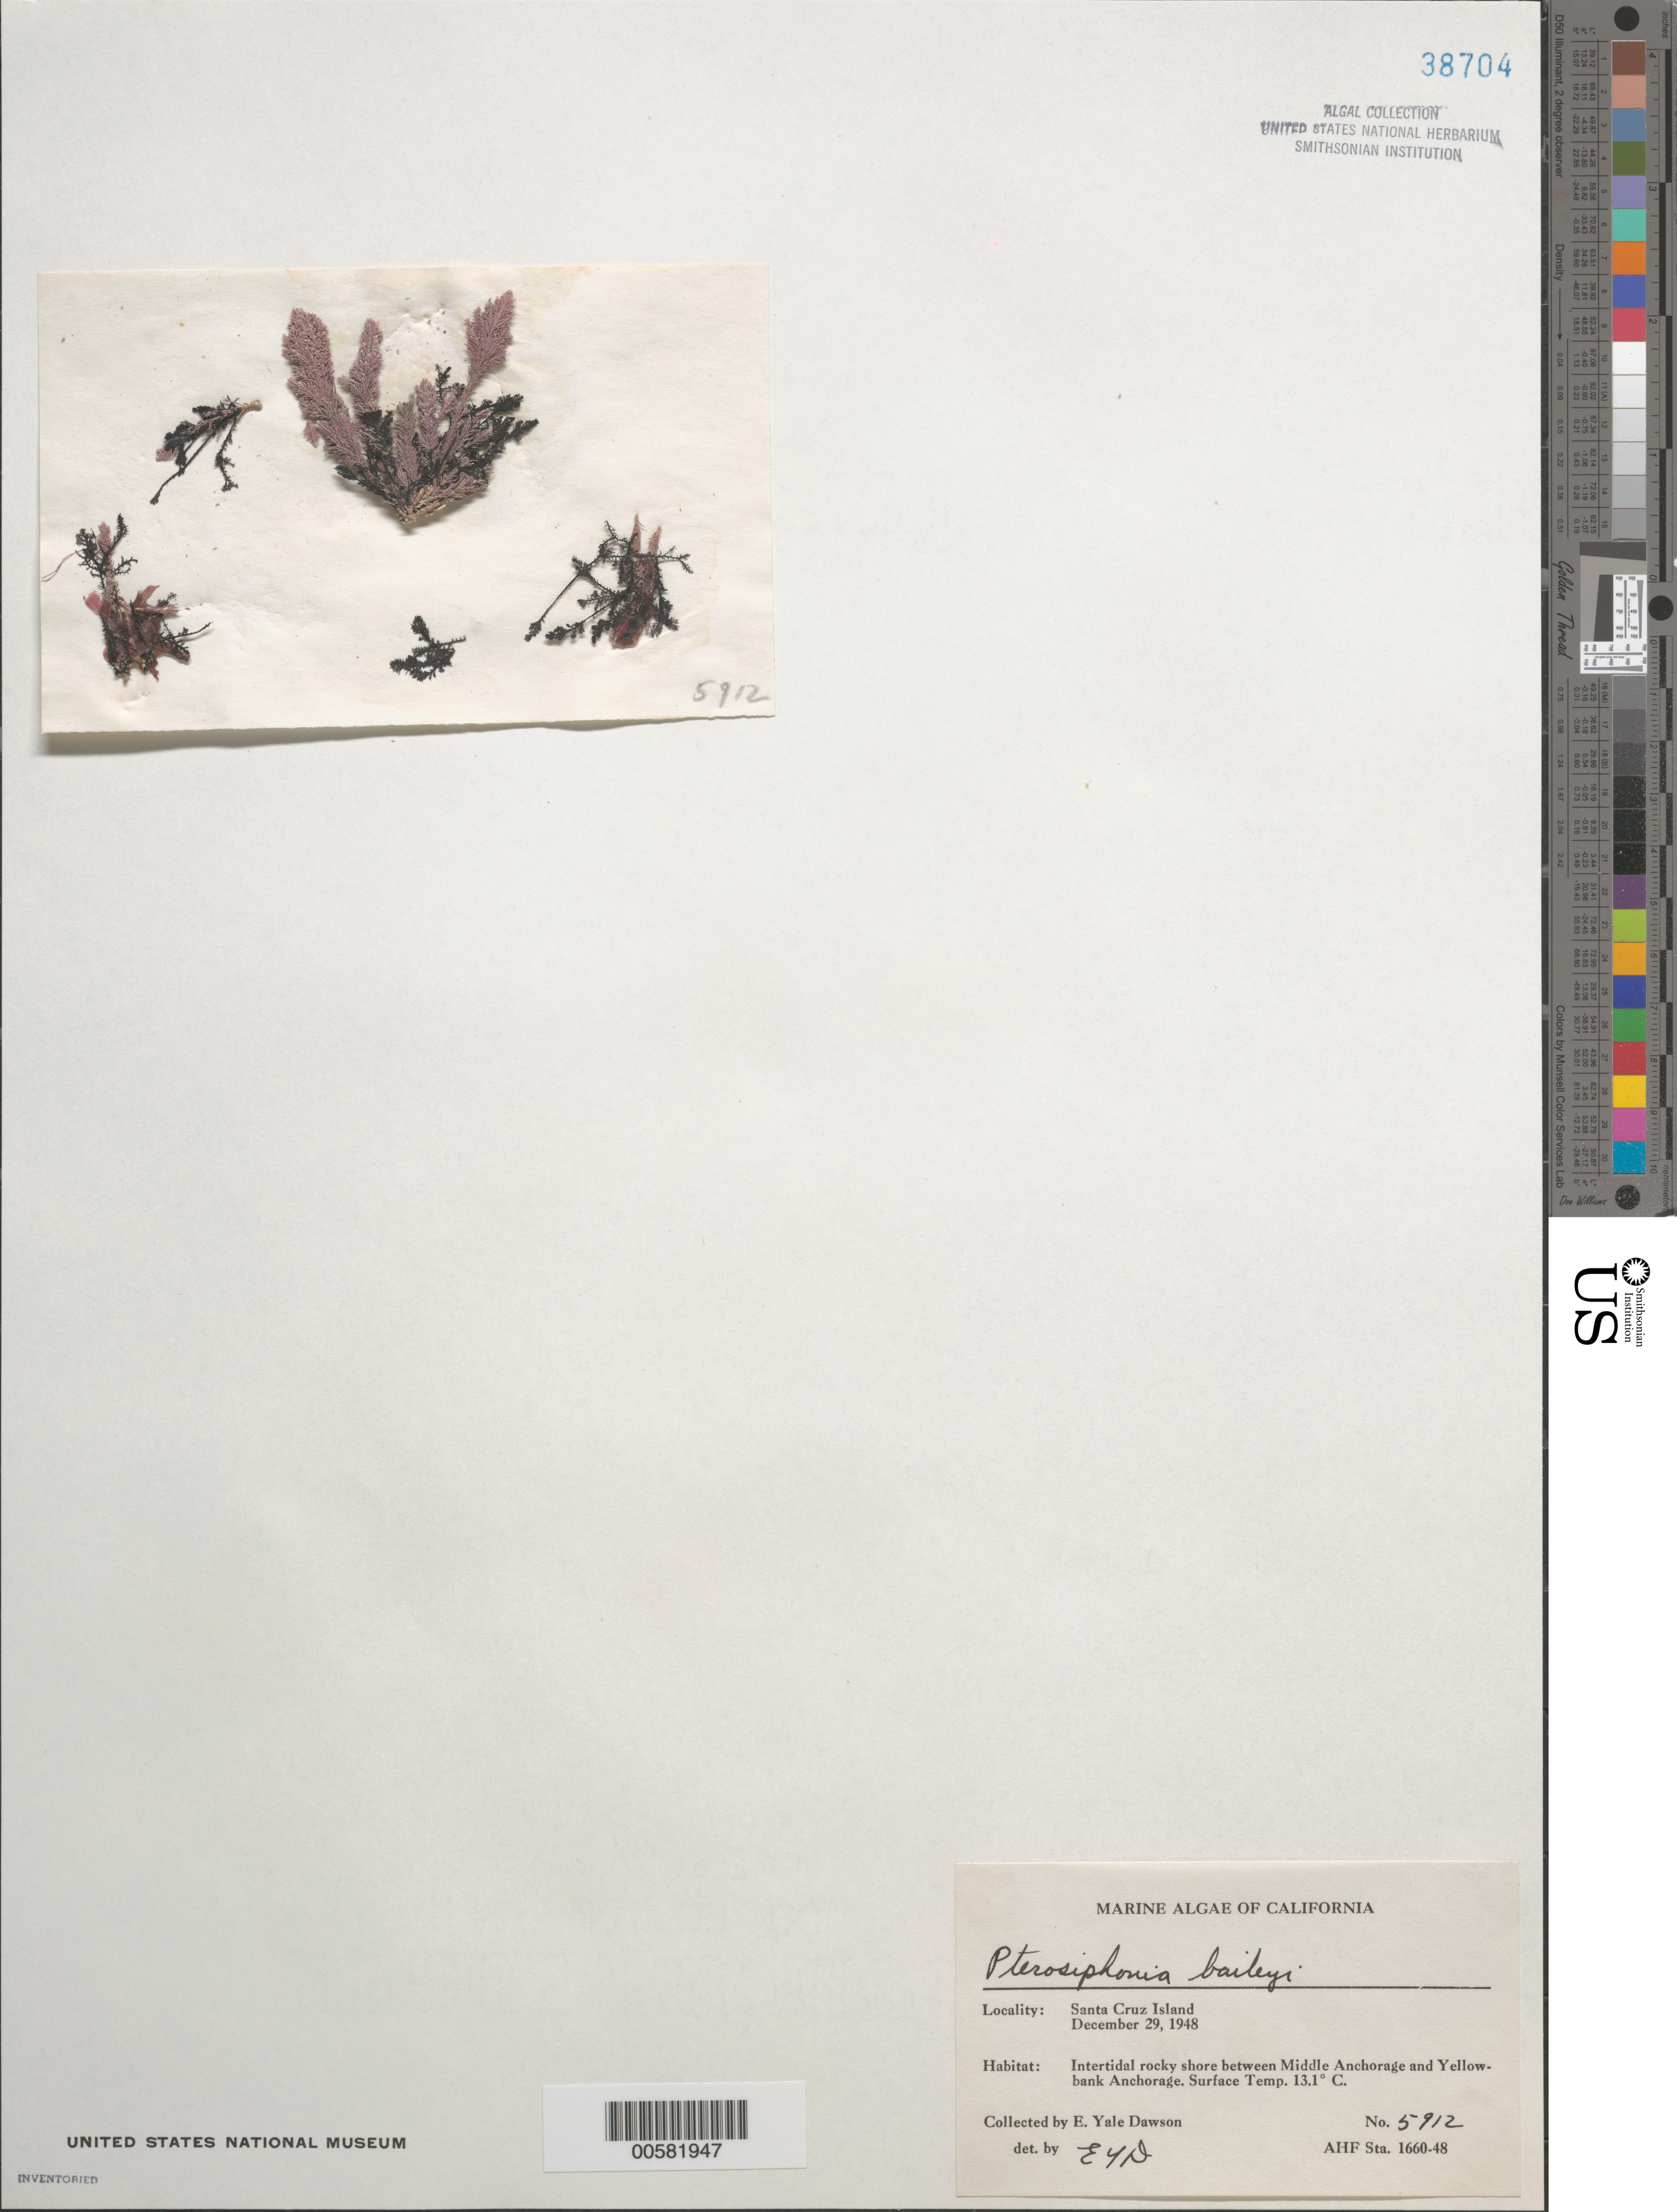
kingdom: Plantae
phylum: Rhodophyta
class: Florideophyceae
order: Ceramiales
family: Rhodomelaceae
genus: Symphyocladiella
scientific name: Symphyocladiella baileyi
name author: (Harvey) D.E.Bustamante et al.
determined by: Algae name updating Project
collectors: E. Y. Dawson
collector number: EYD 5912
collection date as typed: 29 Dec 1948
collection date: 1948-12-29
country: United States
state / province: California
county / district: Santa Barbara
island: Santa Cruz Island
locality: Between Middle Anchorage and Yellowbank Anchorage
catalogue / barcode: US 38704